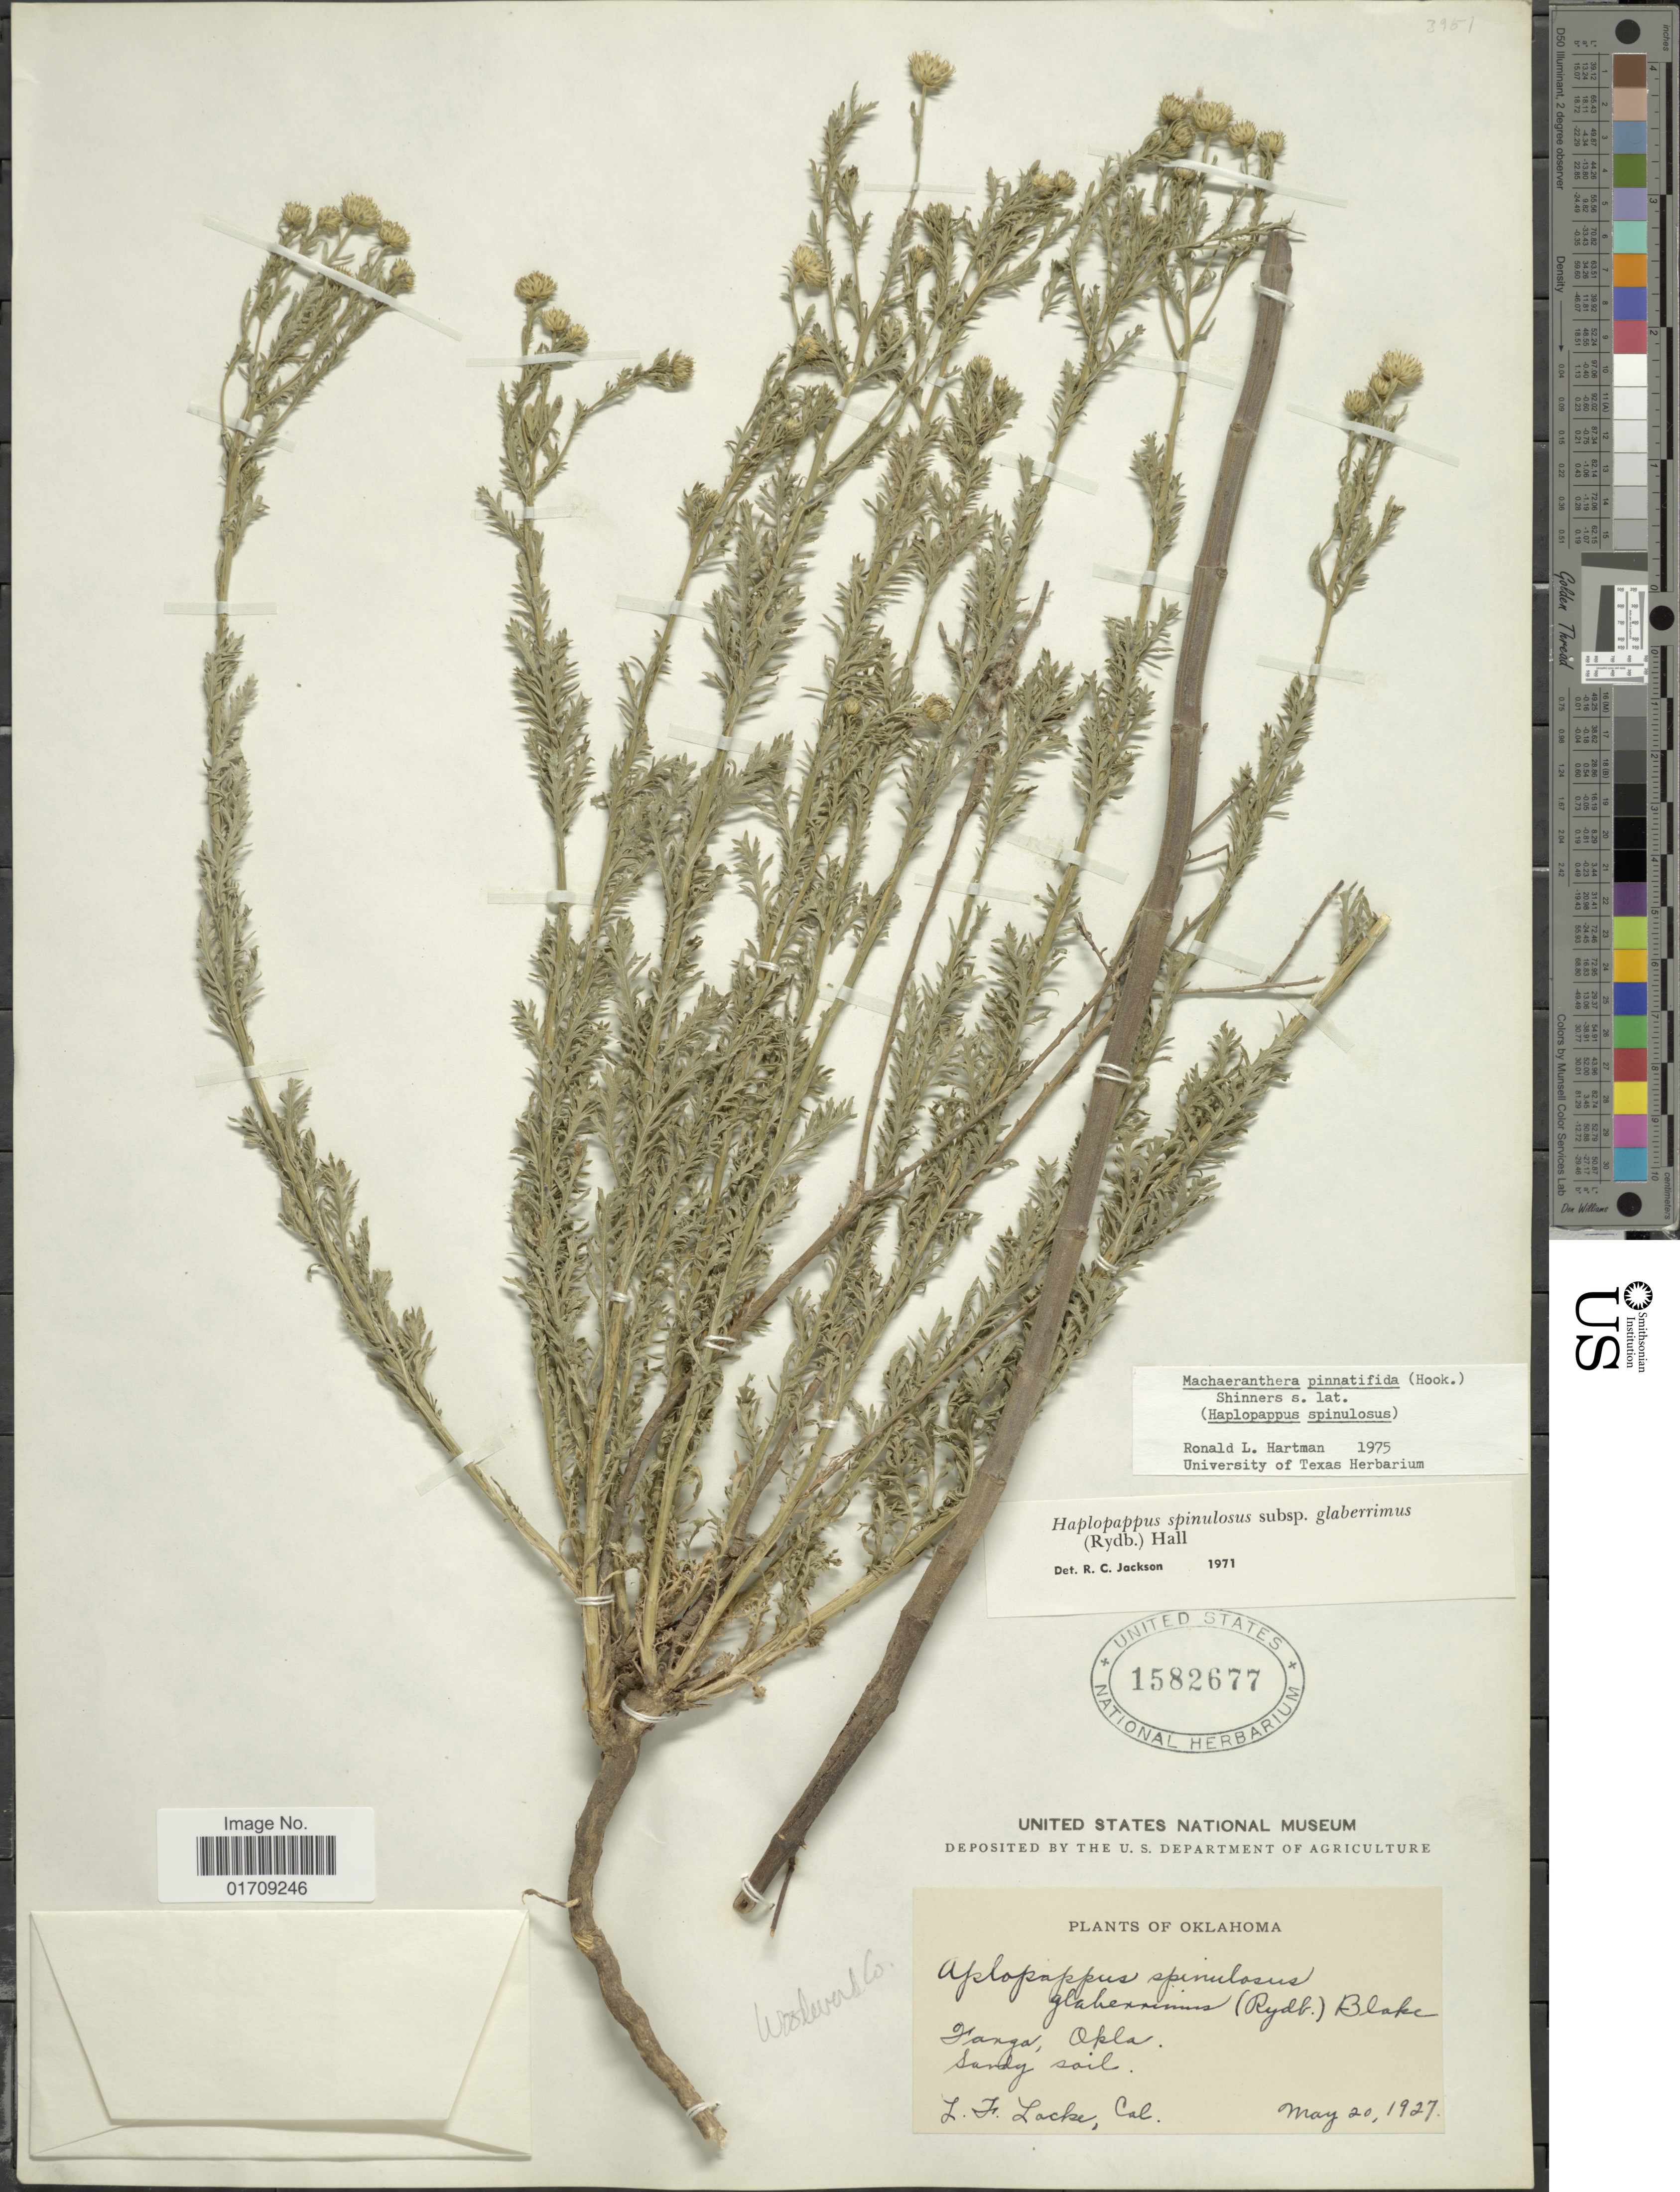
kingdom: Plantae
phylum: Tracheophyta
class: Magnoliopsida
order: Asterales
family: Asteraceae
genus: Machaeranthera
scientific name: Machaeranthera pinnatifida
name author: (Hook.) Shinners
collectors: L. Locke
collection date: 1927-05-20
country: United States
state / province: Oklahoma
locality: Varga, Okla, Woodward Co.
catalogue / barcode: US 1582677